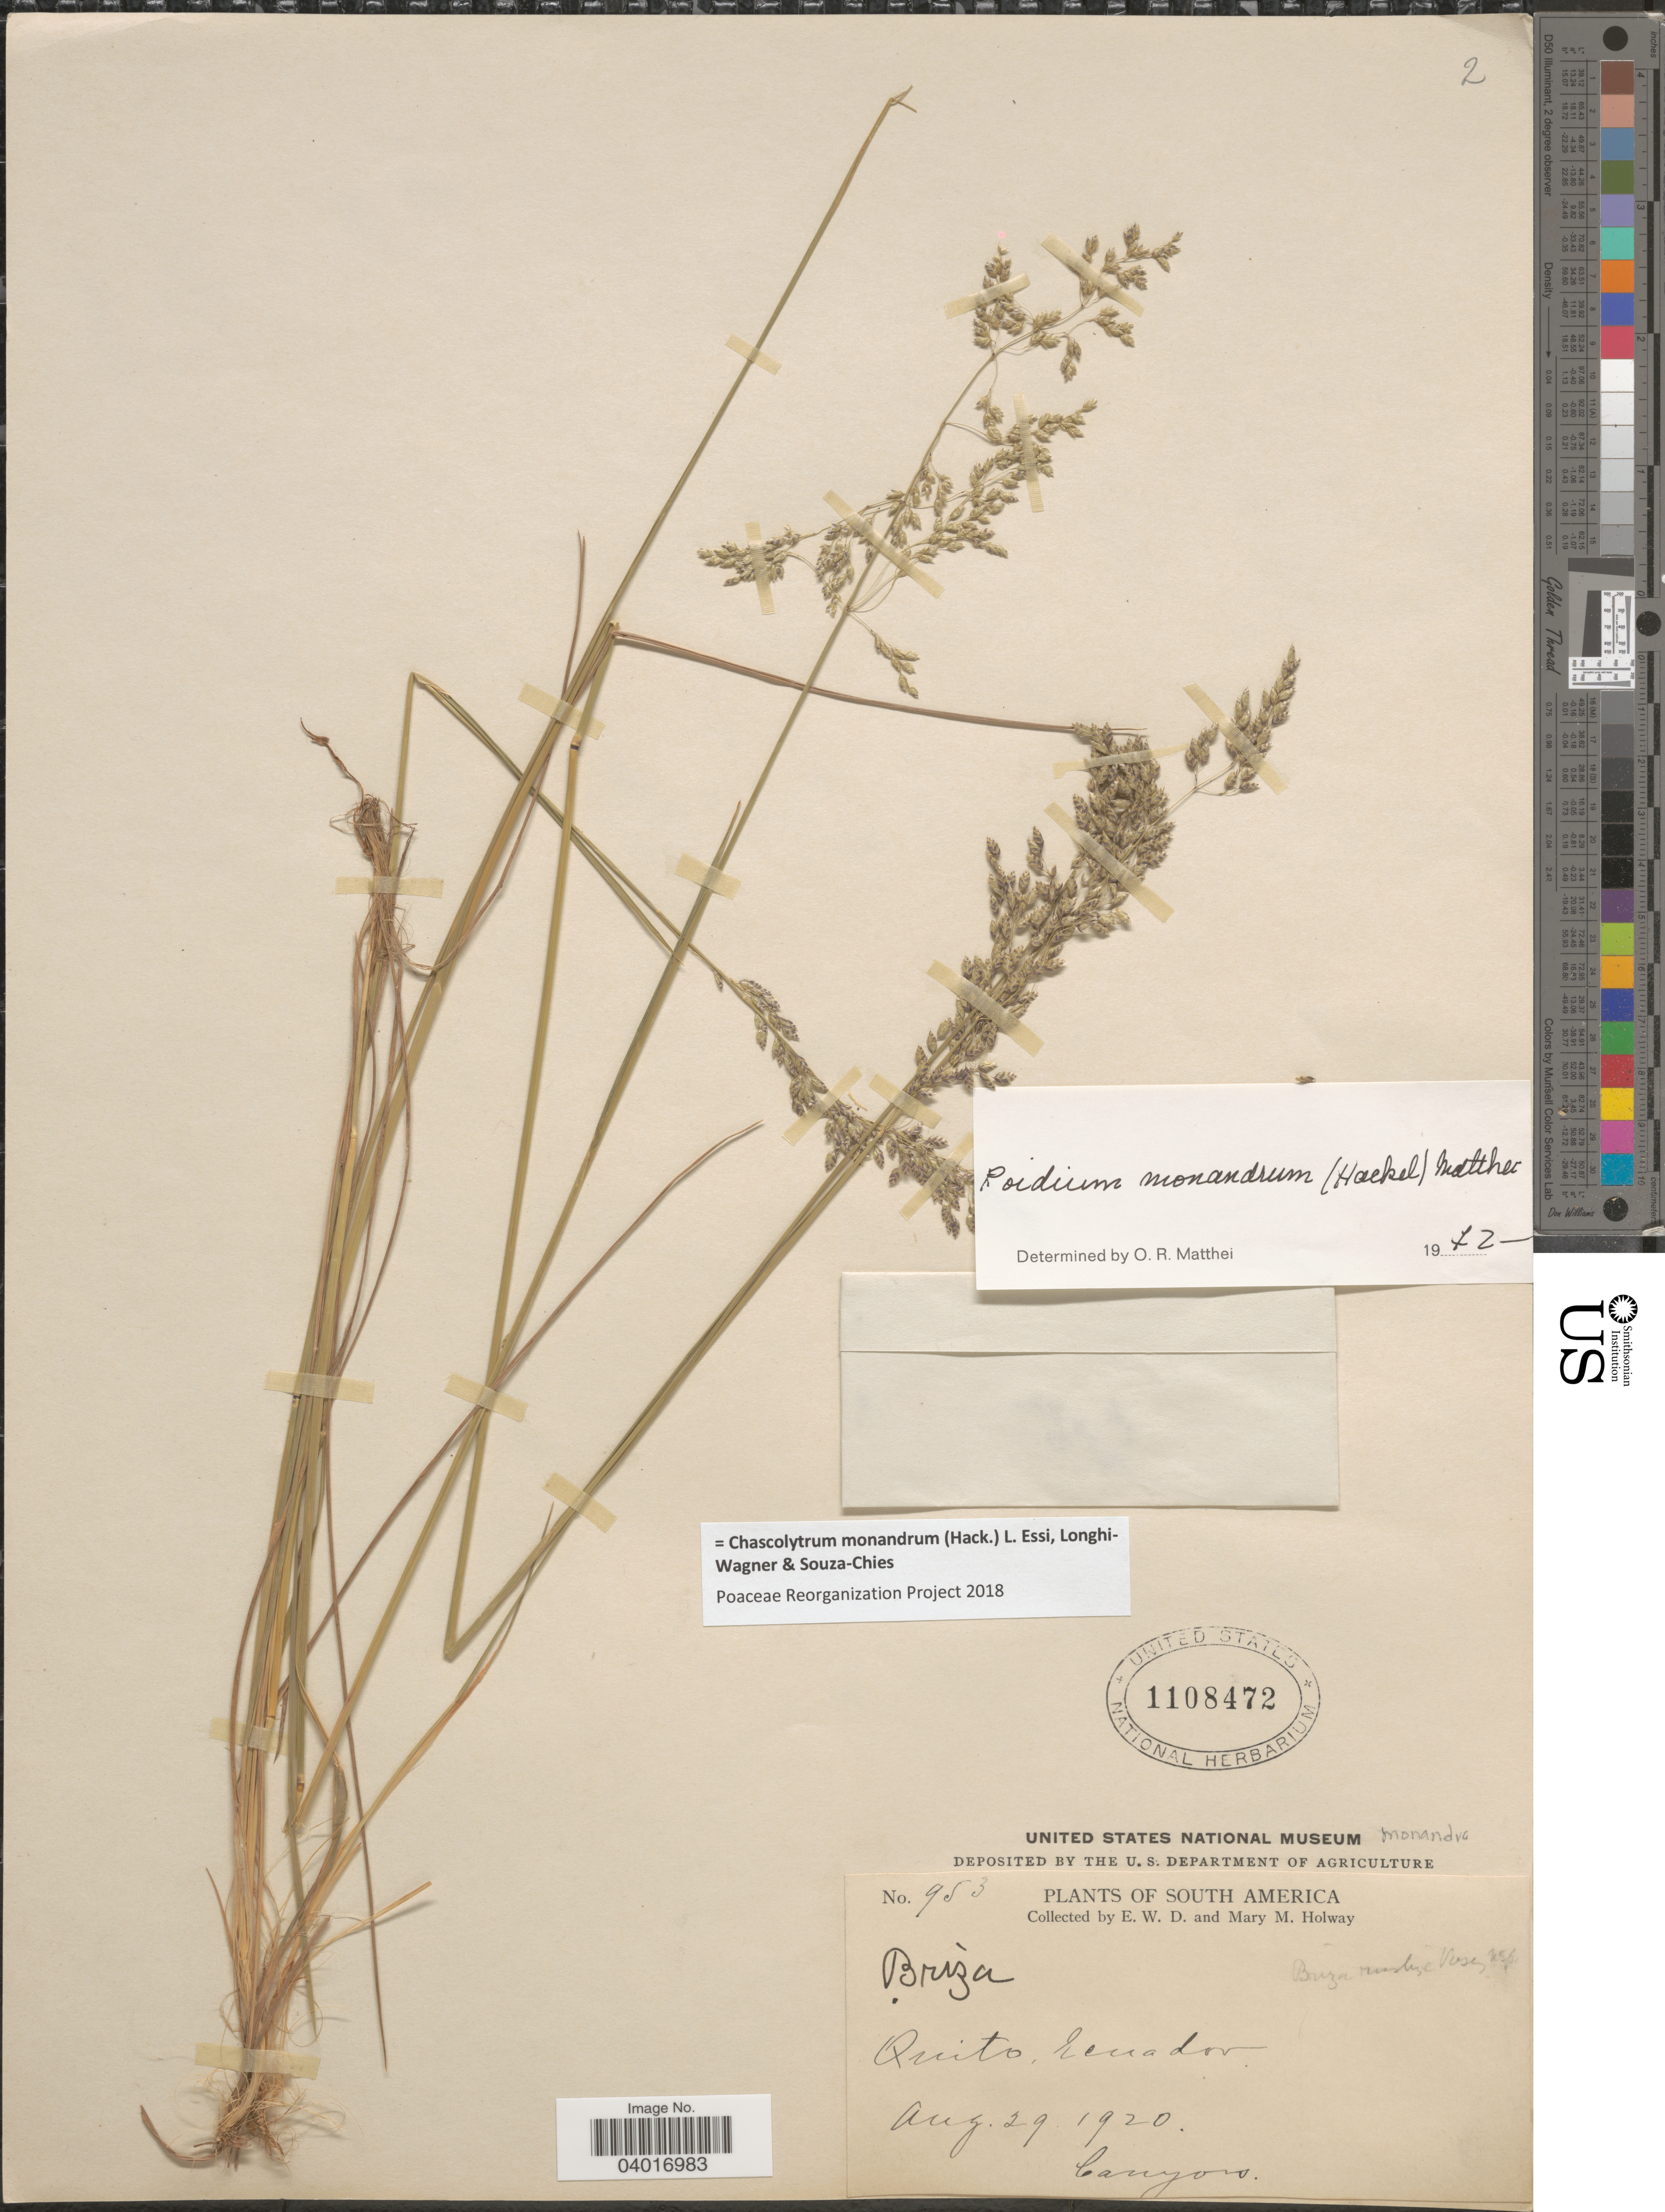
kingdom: Plantae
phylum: Tracheophyta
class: Liliopsida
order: Poales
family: Poaceae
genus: Chascolytrum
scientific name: Chascolytrum monandrum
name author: (Hack.) L. Essi et al.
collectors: E. W. D. Holway & M. M. Holway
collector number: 953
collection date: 1920-08-29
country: Ecuador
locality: Quito.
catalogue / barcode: US 1108472